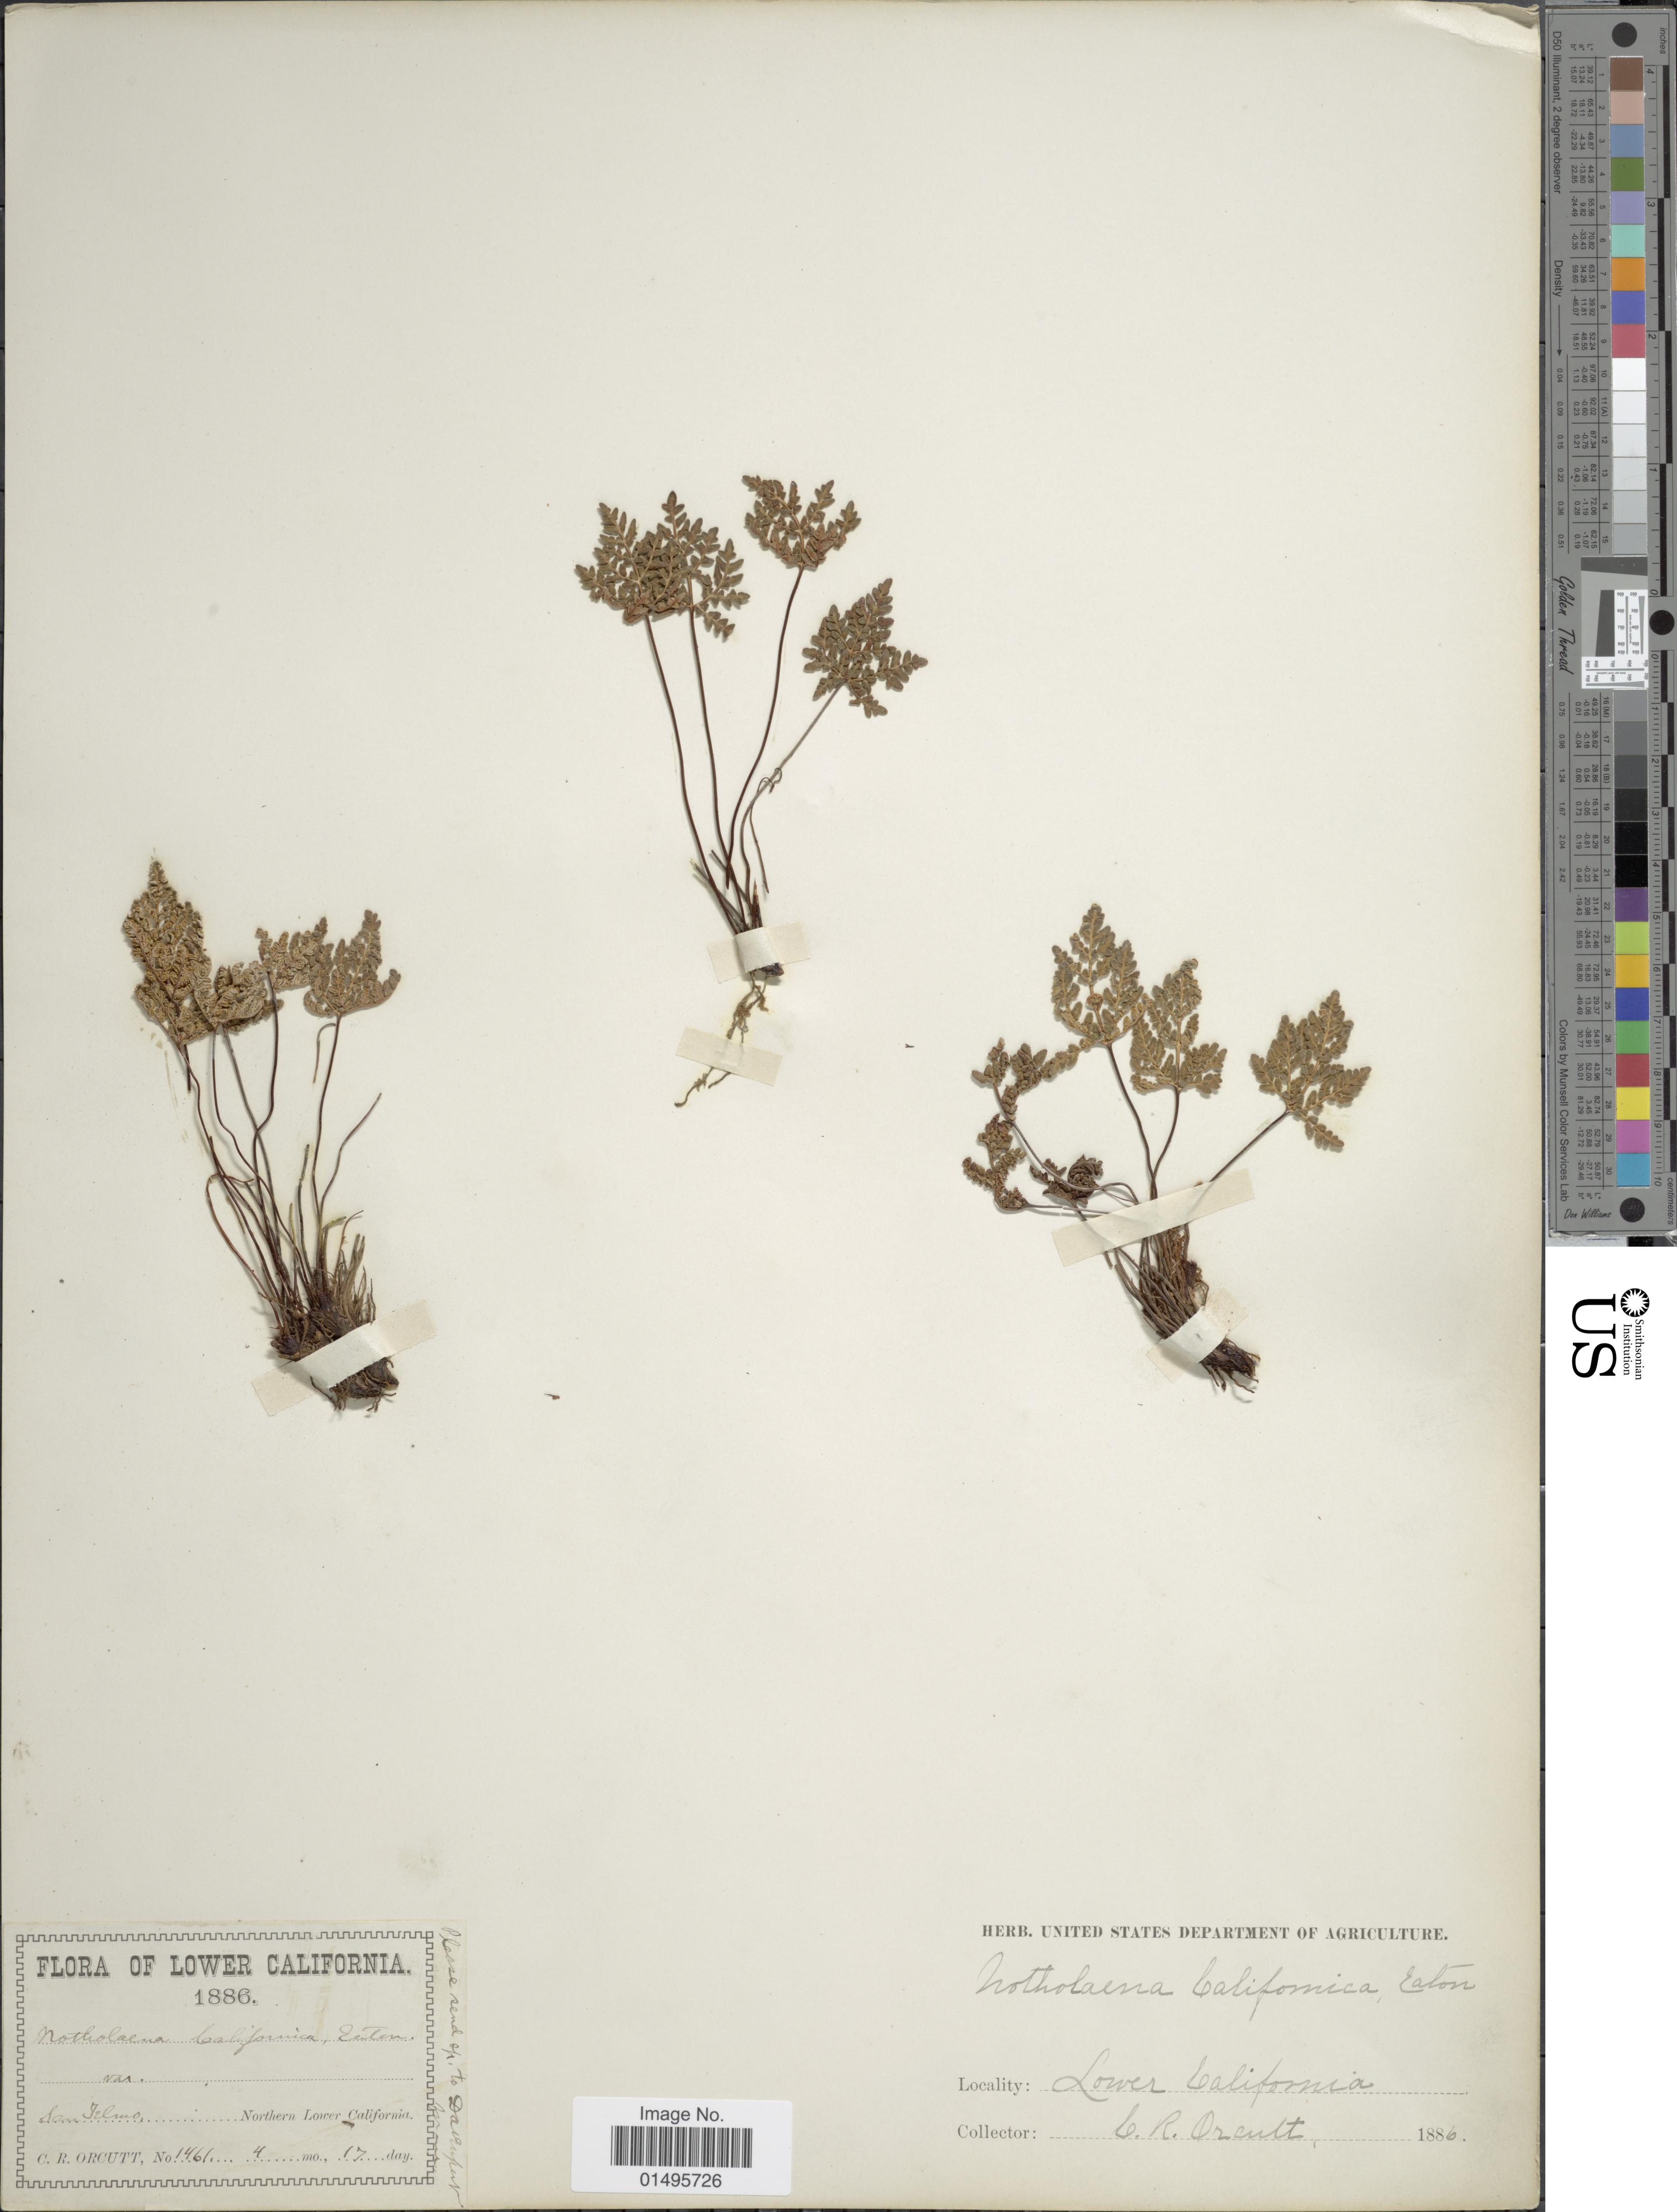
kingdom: Plantae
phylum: Tracheophyta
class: Polypodiopsida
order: Polypodiales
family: Pteridaceae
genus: Notholaena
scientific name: Notholaena californica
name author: D.C. Eaton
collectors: C. R. Orcutt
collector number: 1461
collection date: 1886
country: Mexico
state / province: Baja California Norte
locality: San Telmo, Northern Lower California